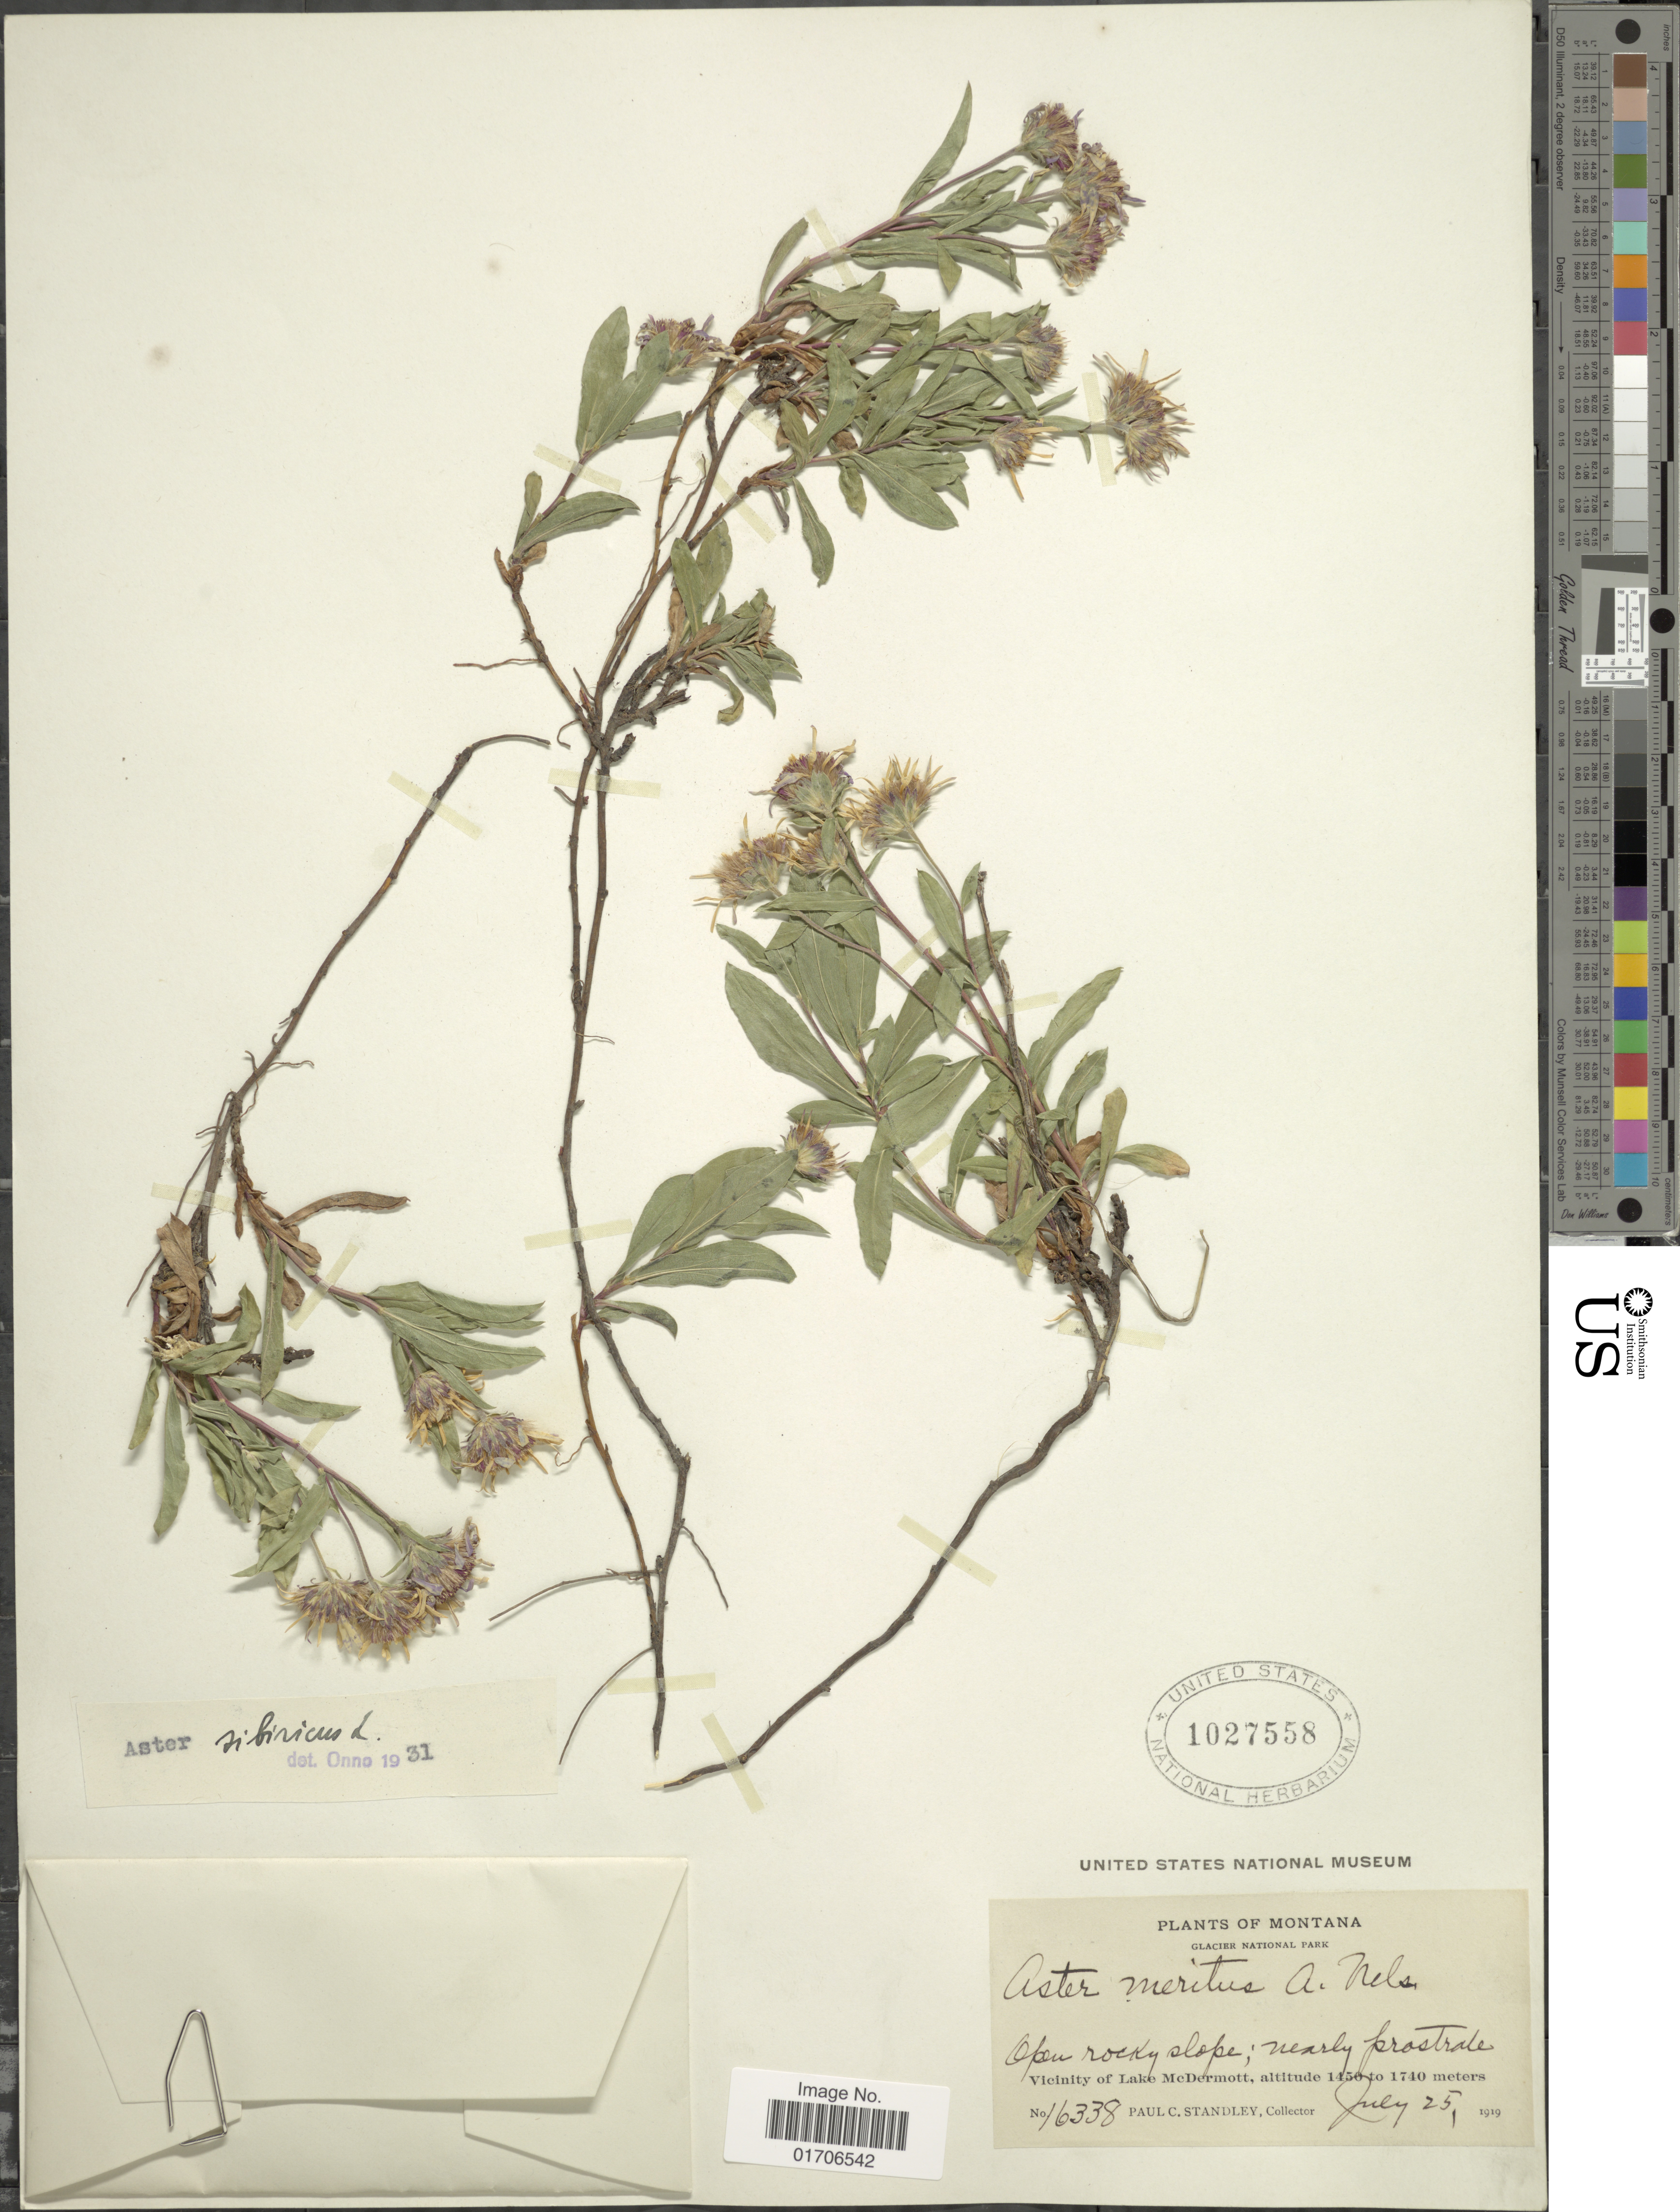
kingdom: Plantae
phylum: Tracheophyta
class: Magnoliopsida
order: Asterales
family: Asteraceae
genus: Eurybia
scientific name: Eurybia merita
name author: (A. Nelson) G.L. Nesom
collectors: P. C. Standley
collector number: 16338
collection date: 1919-07-25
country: United States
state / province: Montana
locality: Glacier National Park. Vicinity of Lake McDermott.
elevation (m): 1450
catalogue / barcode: US 1027558